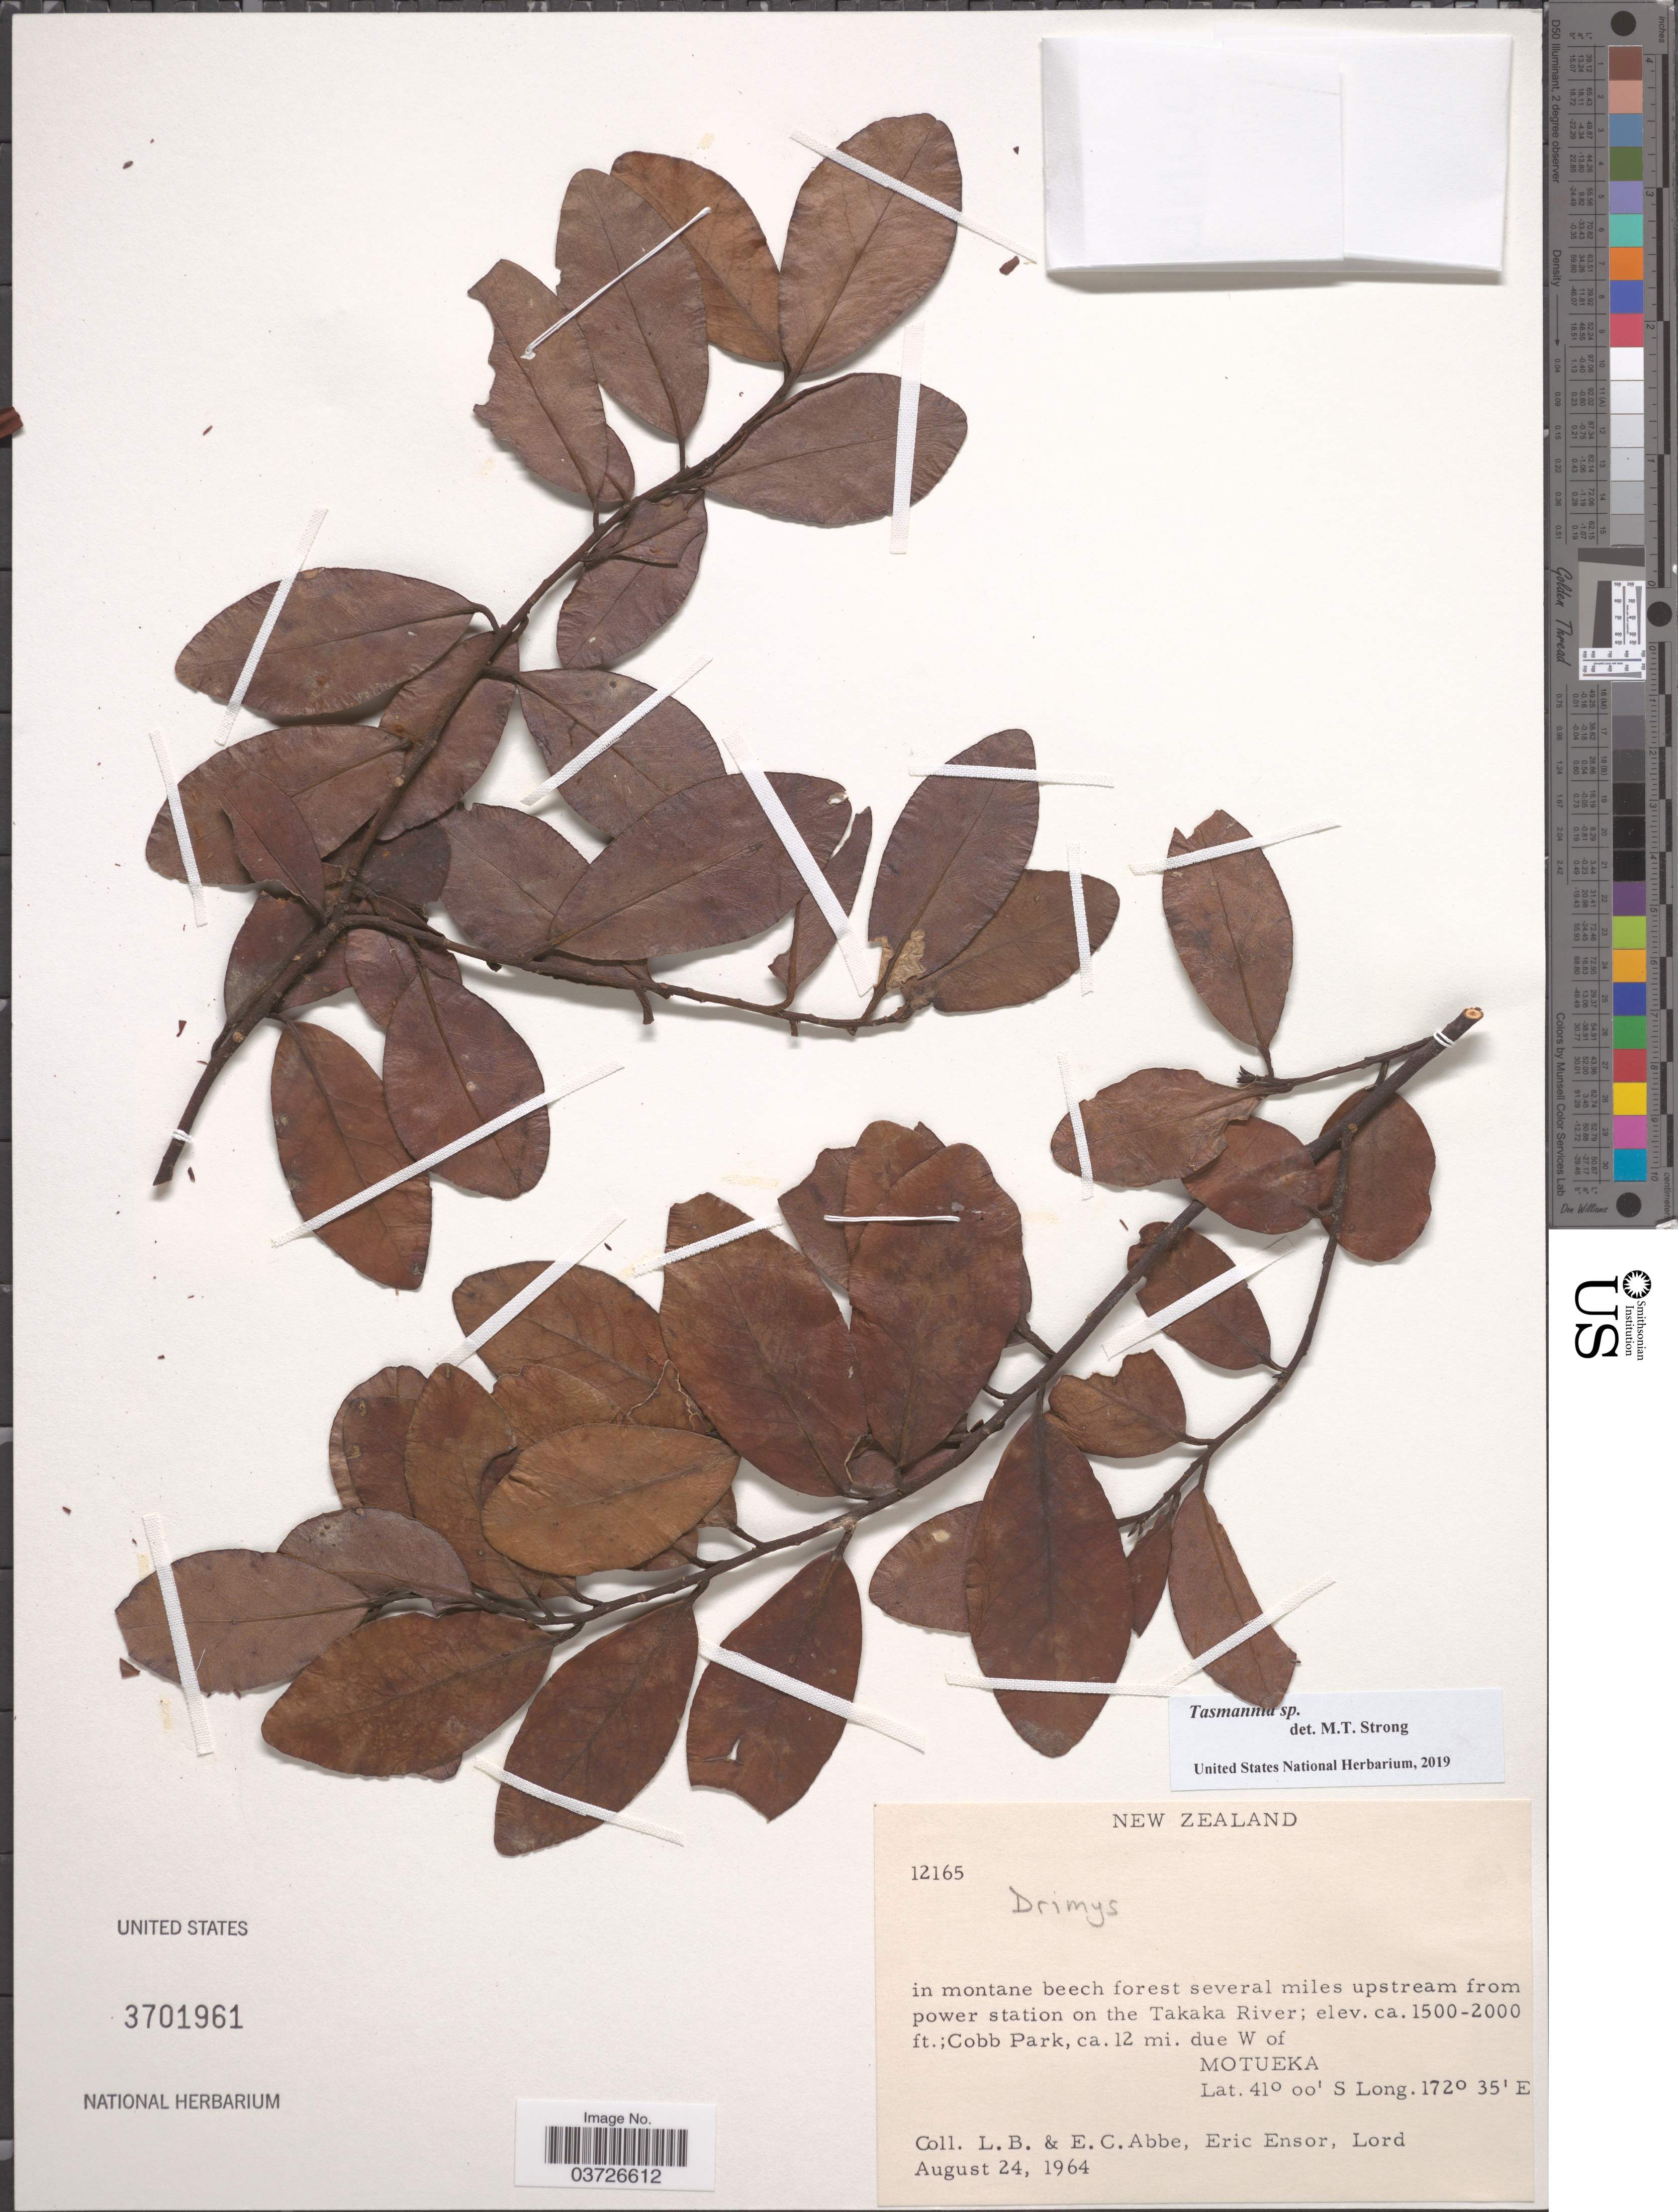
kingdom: Plantae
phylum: Tracheophyta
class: Magnoliopsida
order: Canellales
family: Winteraceae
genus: Tasmannia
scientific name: Tasmannia sp.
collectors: L. B. Abbe, E. C. Abbe, E. Ensor & Lord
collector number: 12165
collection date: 1964-08-24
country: New Zealand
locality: In montane beech forest several miles upstream from power station on the Takak River; Cobb Park, ca. 12 mi. due W of Motueka.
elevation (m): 457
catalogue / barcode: US 3701961